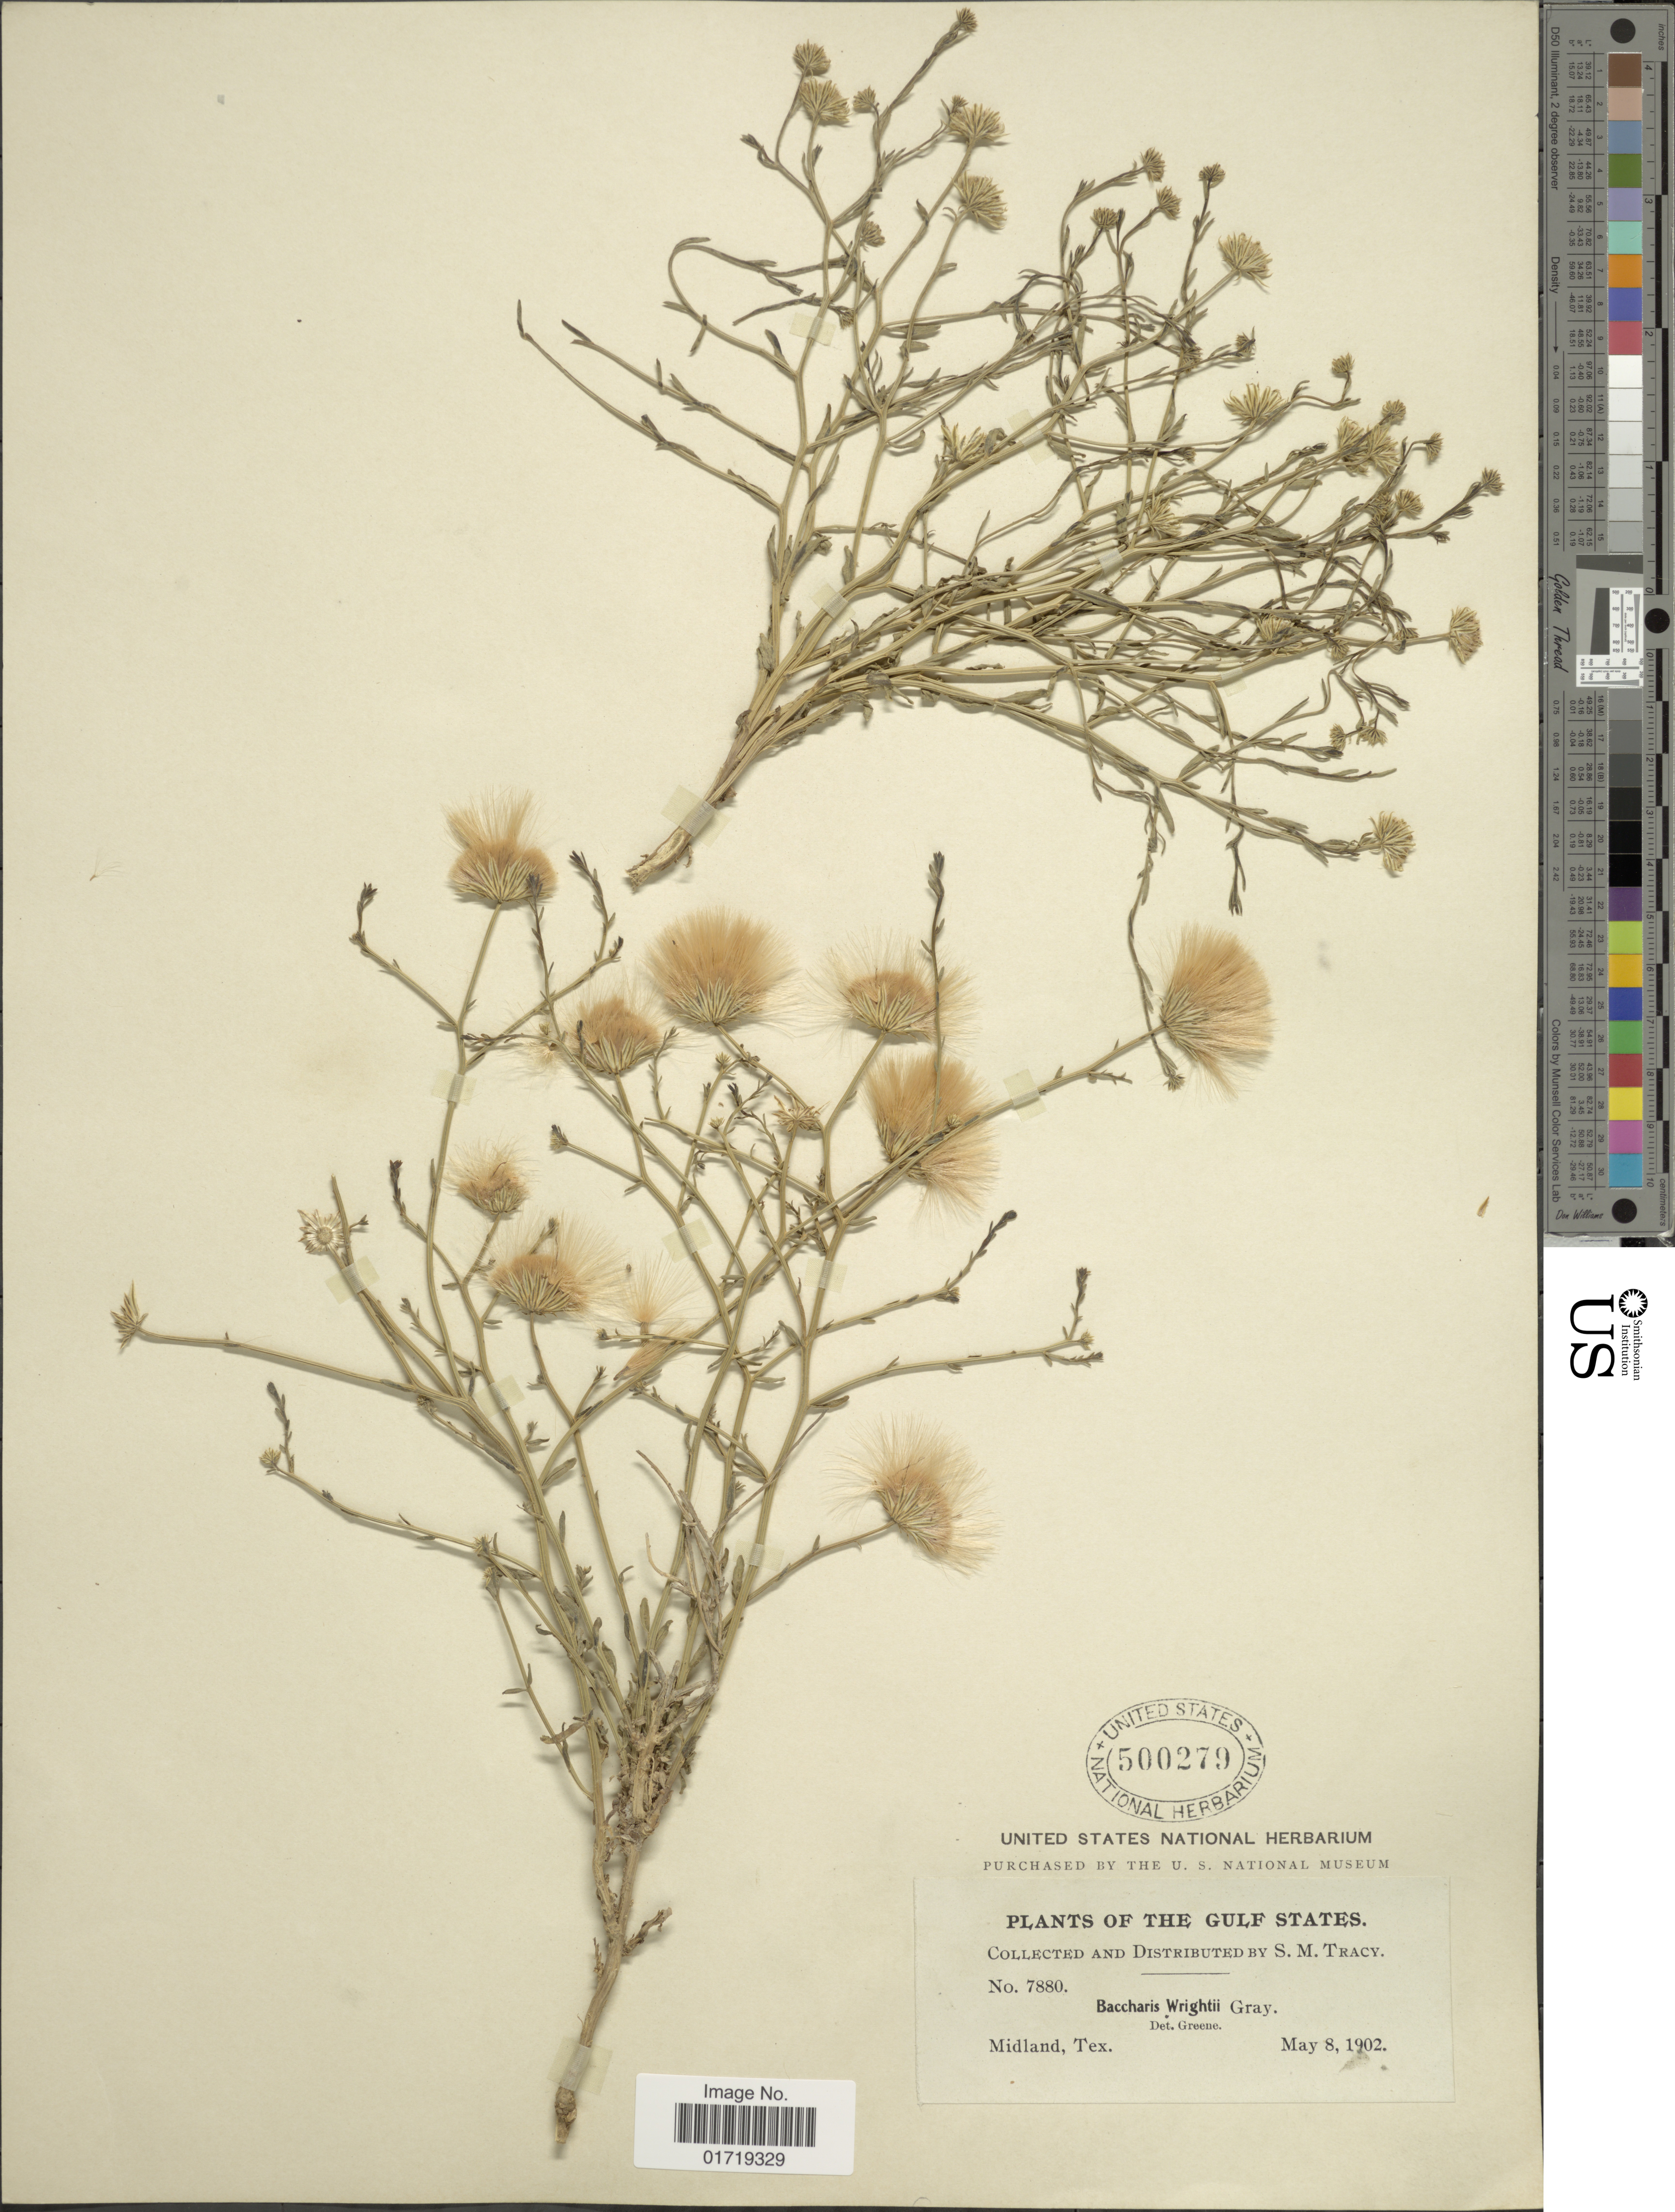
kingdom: Plantae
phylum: Tracheophyta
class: Magnoliopsida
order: Asterales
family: Asteraceae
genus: Baccharis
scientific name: Baccharis wrightii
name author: A. Gray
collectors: S. M. Tracy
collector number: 7880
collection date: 1902-05-08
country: United States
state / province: Texas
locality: The Gulf States, Midland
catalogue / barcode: US 500279